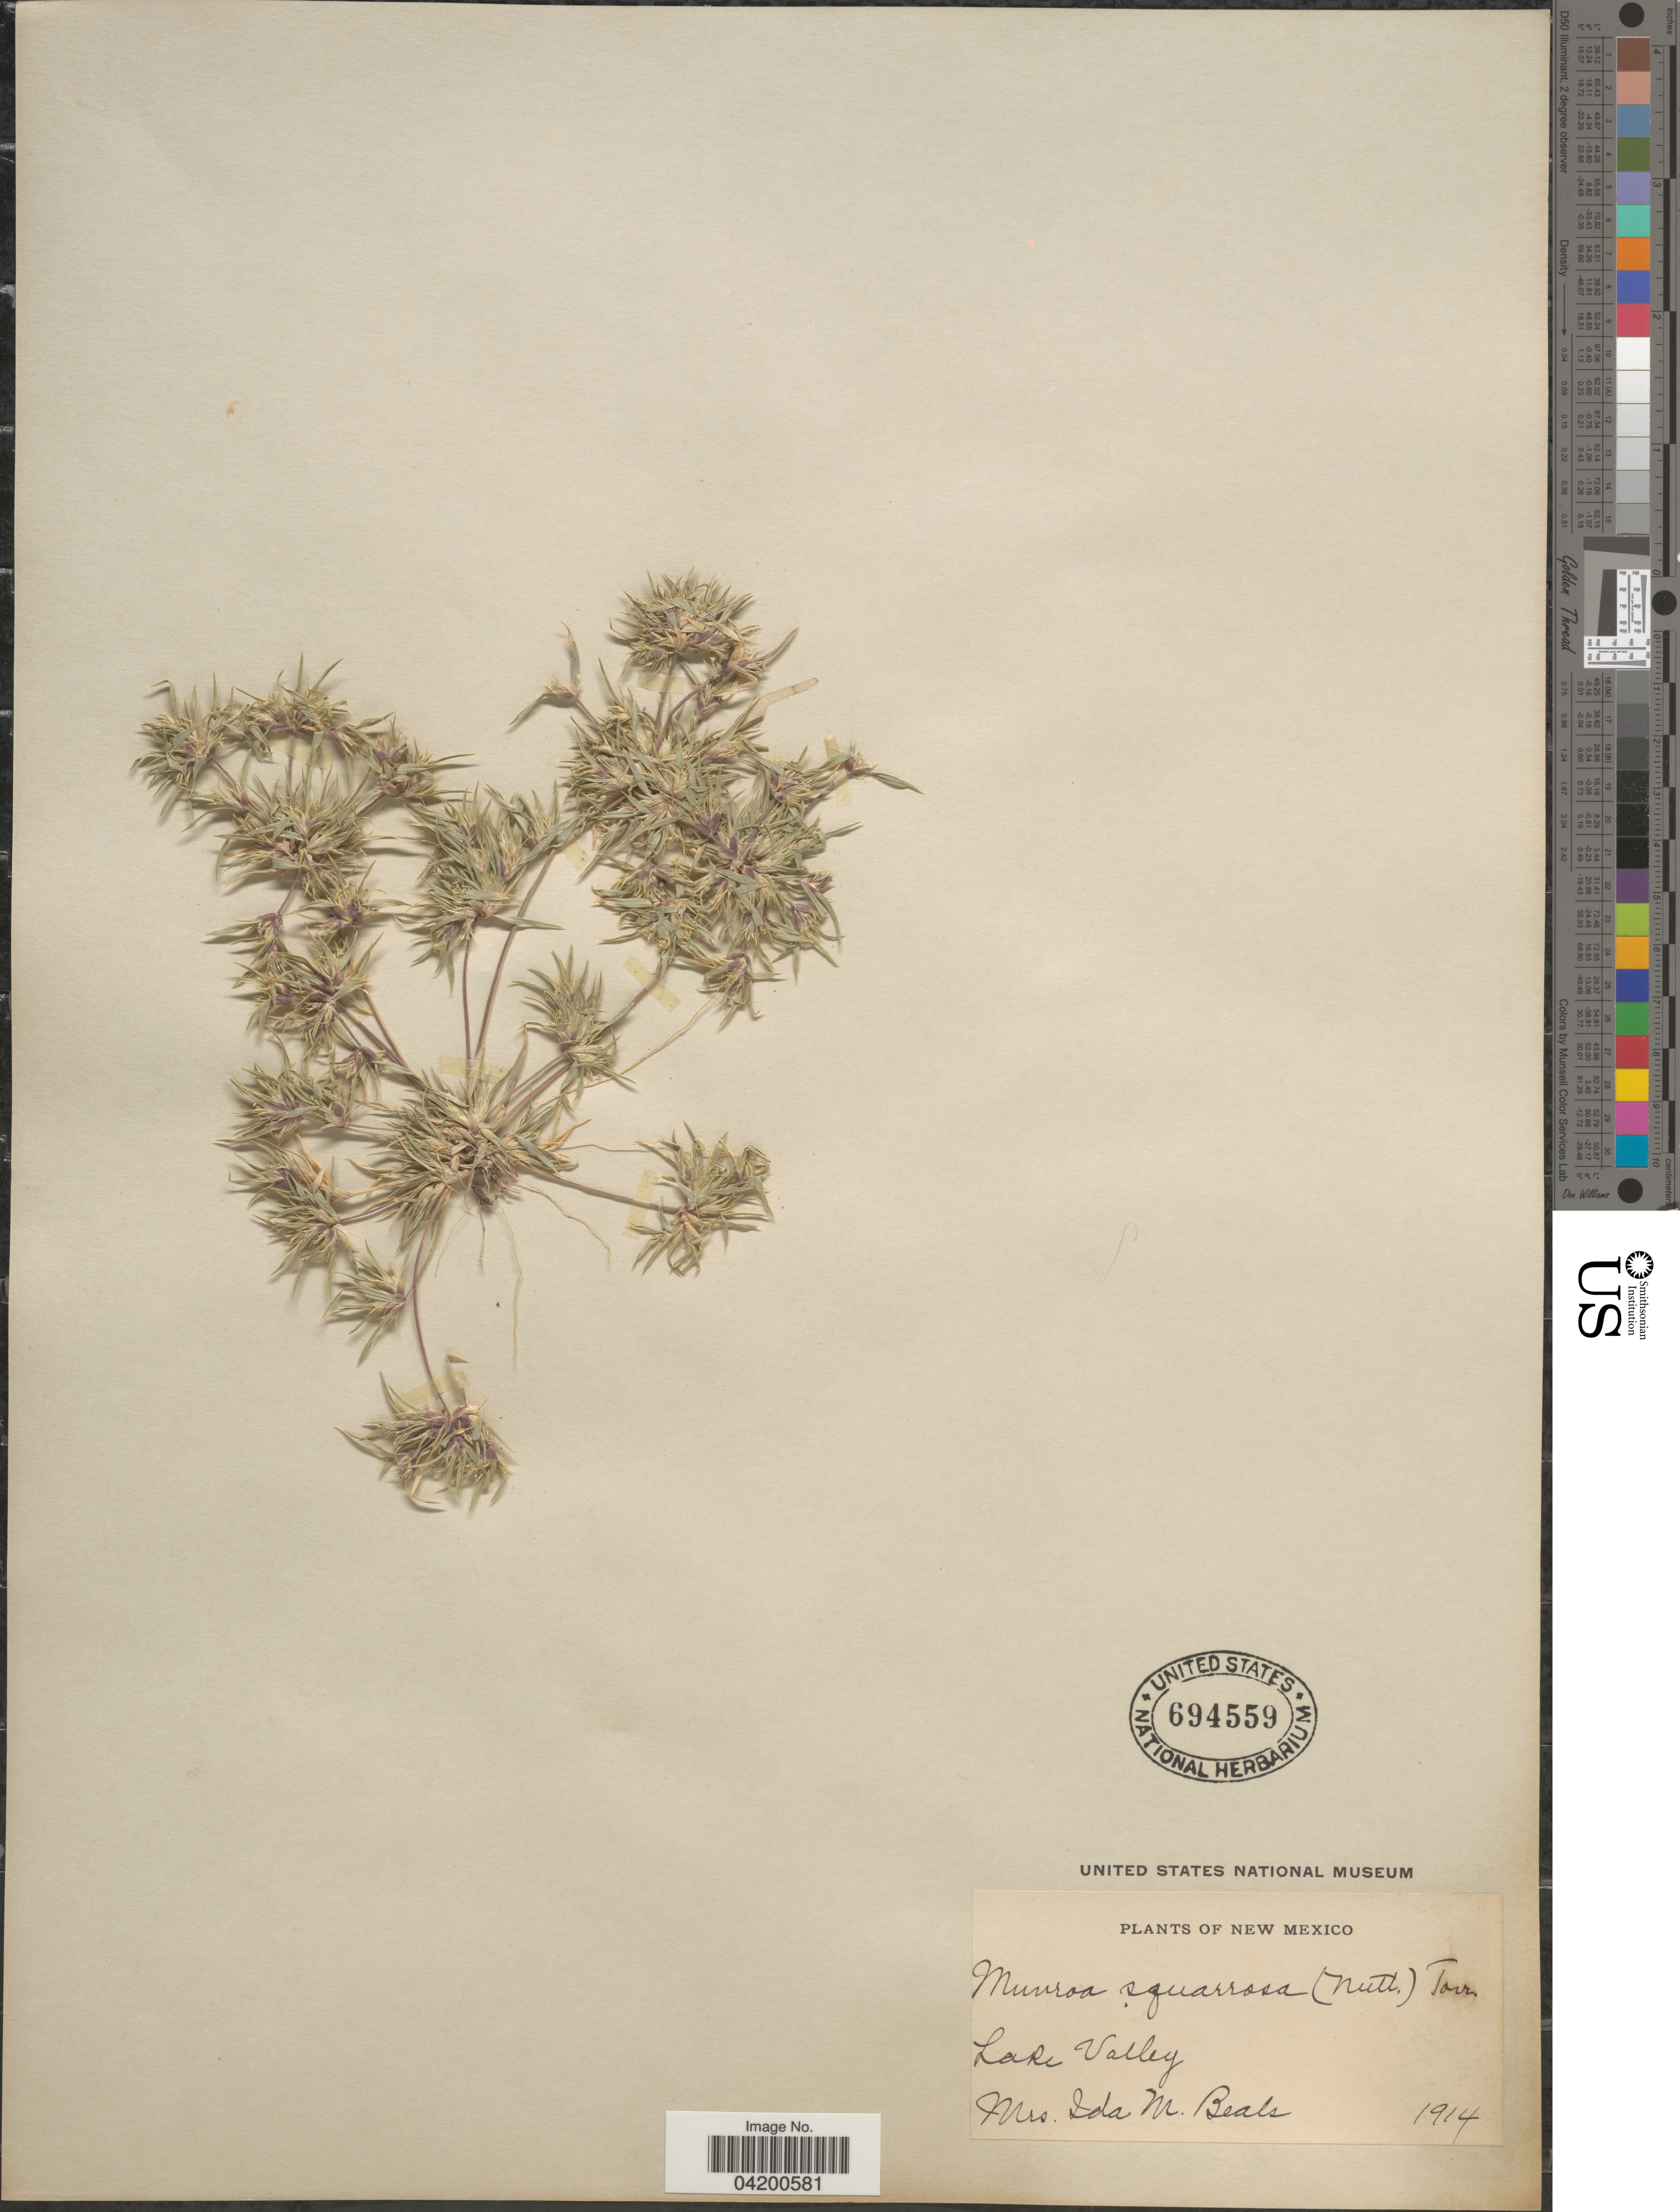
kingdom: Plantae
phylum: Tracheophyta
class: Liliopsida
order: Poales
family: Poaceae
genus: Munroa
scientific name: Munroa squarrosa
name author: (Nutt.) Torr.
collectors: I. M. Beals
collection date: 1914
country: United States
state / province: New Mexico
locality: Lake Valley.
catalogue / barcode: US 694559